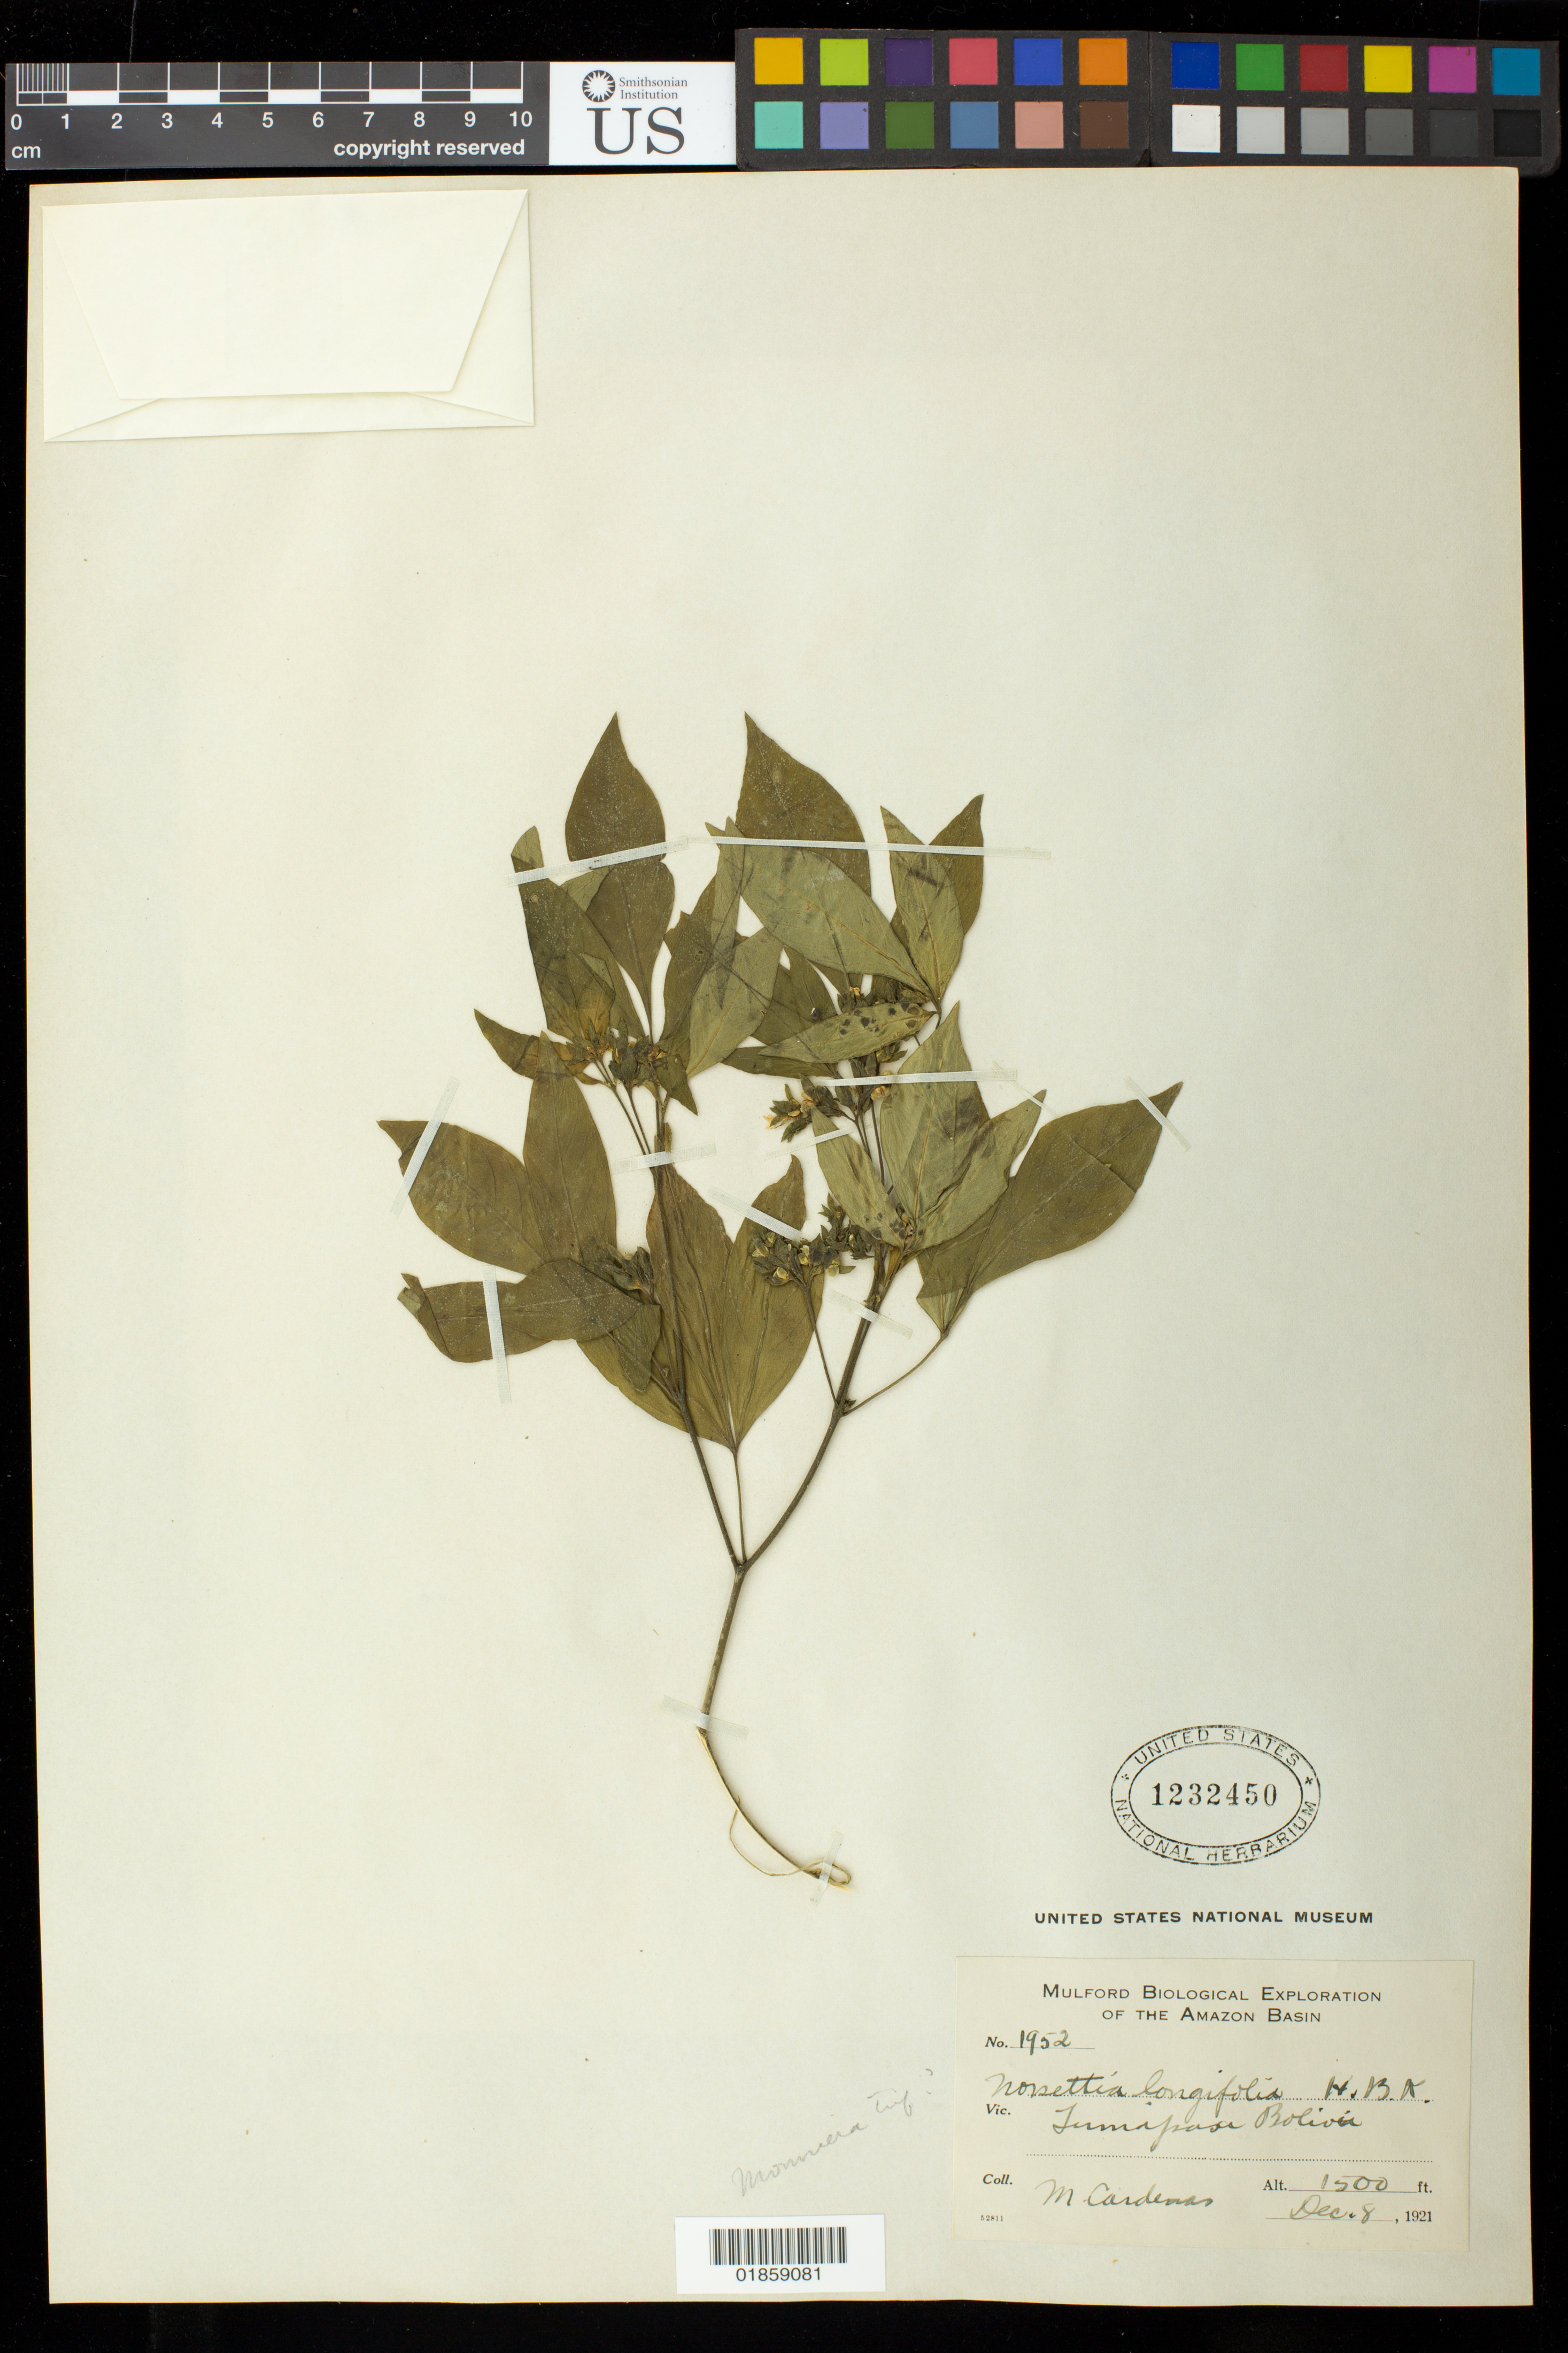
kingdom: Plantae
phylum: Tracheophyta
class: Magnoliopsida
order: Sapindales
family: Rutaceae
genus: Ertela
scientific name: Ertela trifolia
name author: (L.) Kuntze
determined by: Strong, Mark T., (BOT), Smithsonian Institution - National Museum of Natural History (UNITED STATES)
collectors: M. Cárdenas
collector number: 1952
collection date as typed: Dec. 8, 1921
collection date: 1921-12-08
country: Bolivia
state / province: La Paz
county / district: Iturralde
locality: Tumupasa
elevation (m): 457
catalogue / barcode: US 1232450